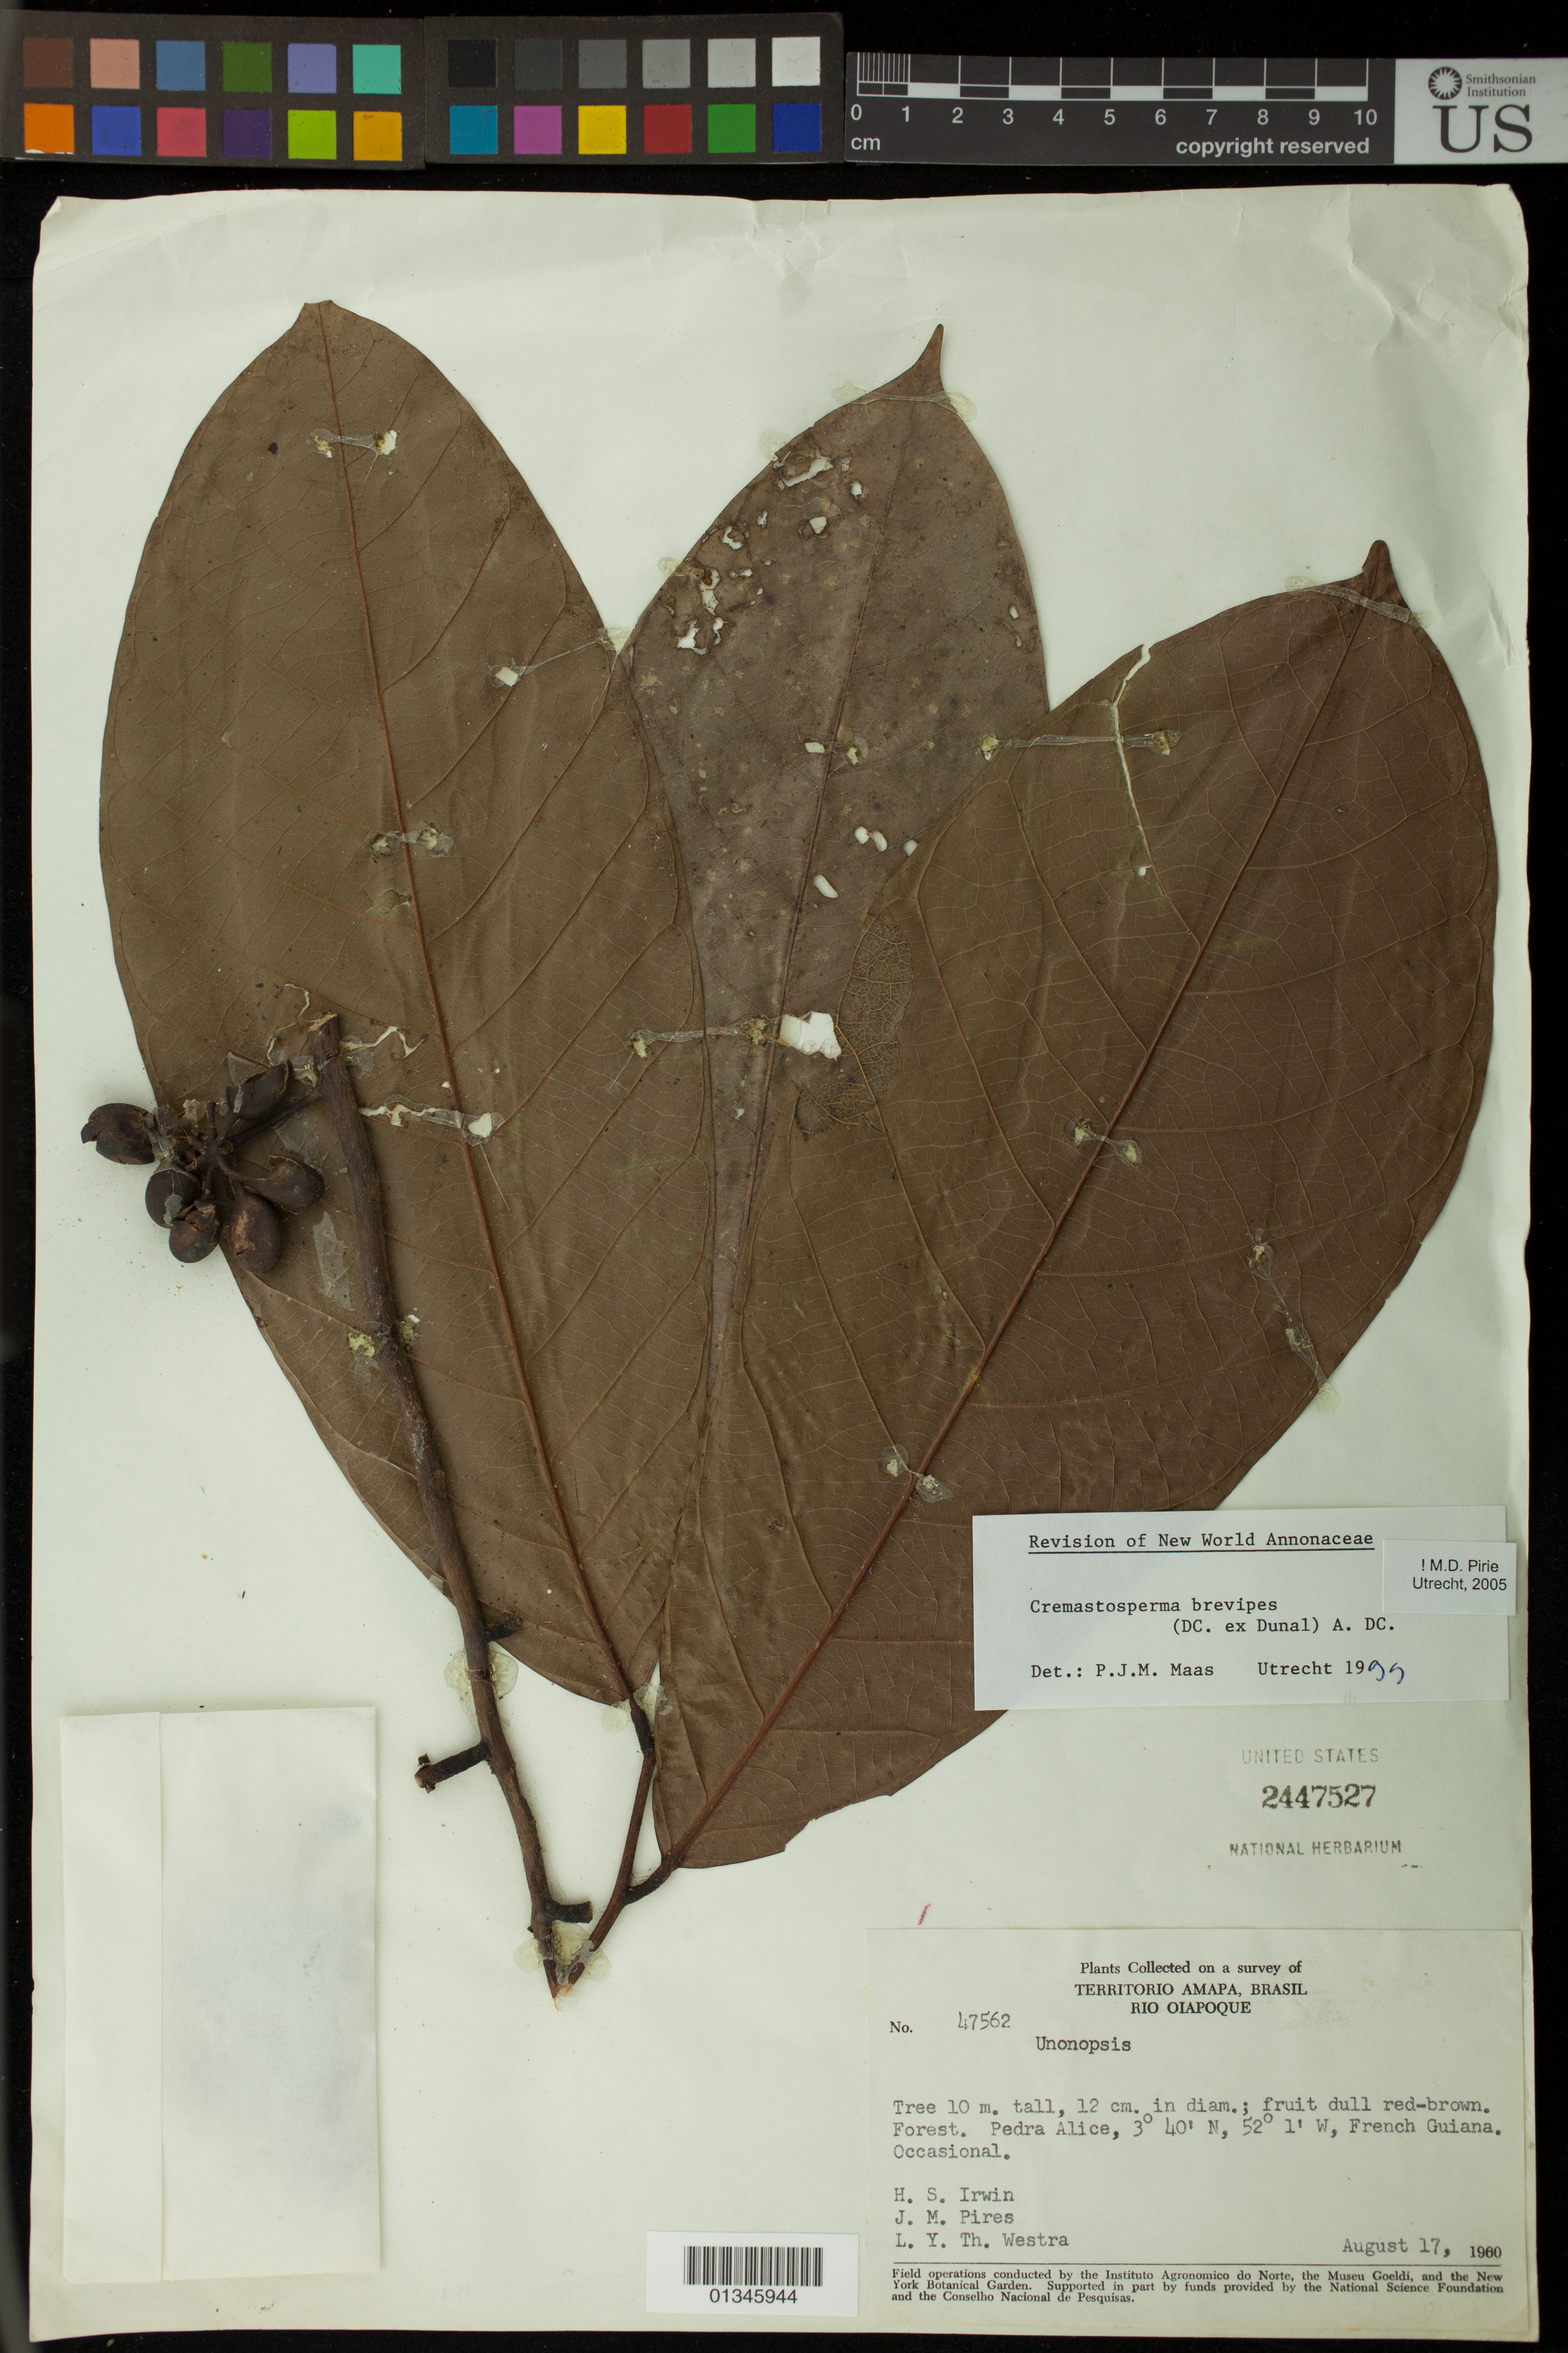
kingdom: Plantae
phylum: Tracheophyta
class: Magnoliopsida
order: Magnoliales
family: Annonaceae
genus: Cremastosperma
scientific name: Cremastosperma brevipes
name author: (DC. ex Dunal) R.E. Fr.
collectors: H. Irwin, J. M. Pires & L. Y. T. Westra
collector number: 47562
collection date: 1960-08-17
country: French Guiana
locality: Pedra Alice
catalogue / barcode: US 2447527